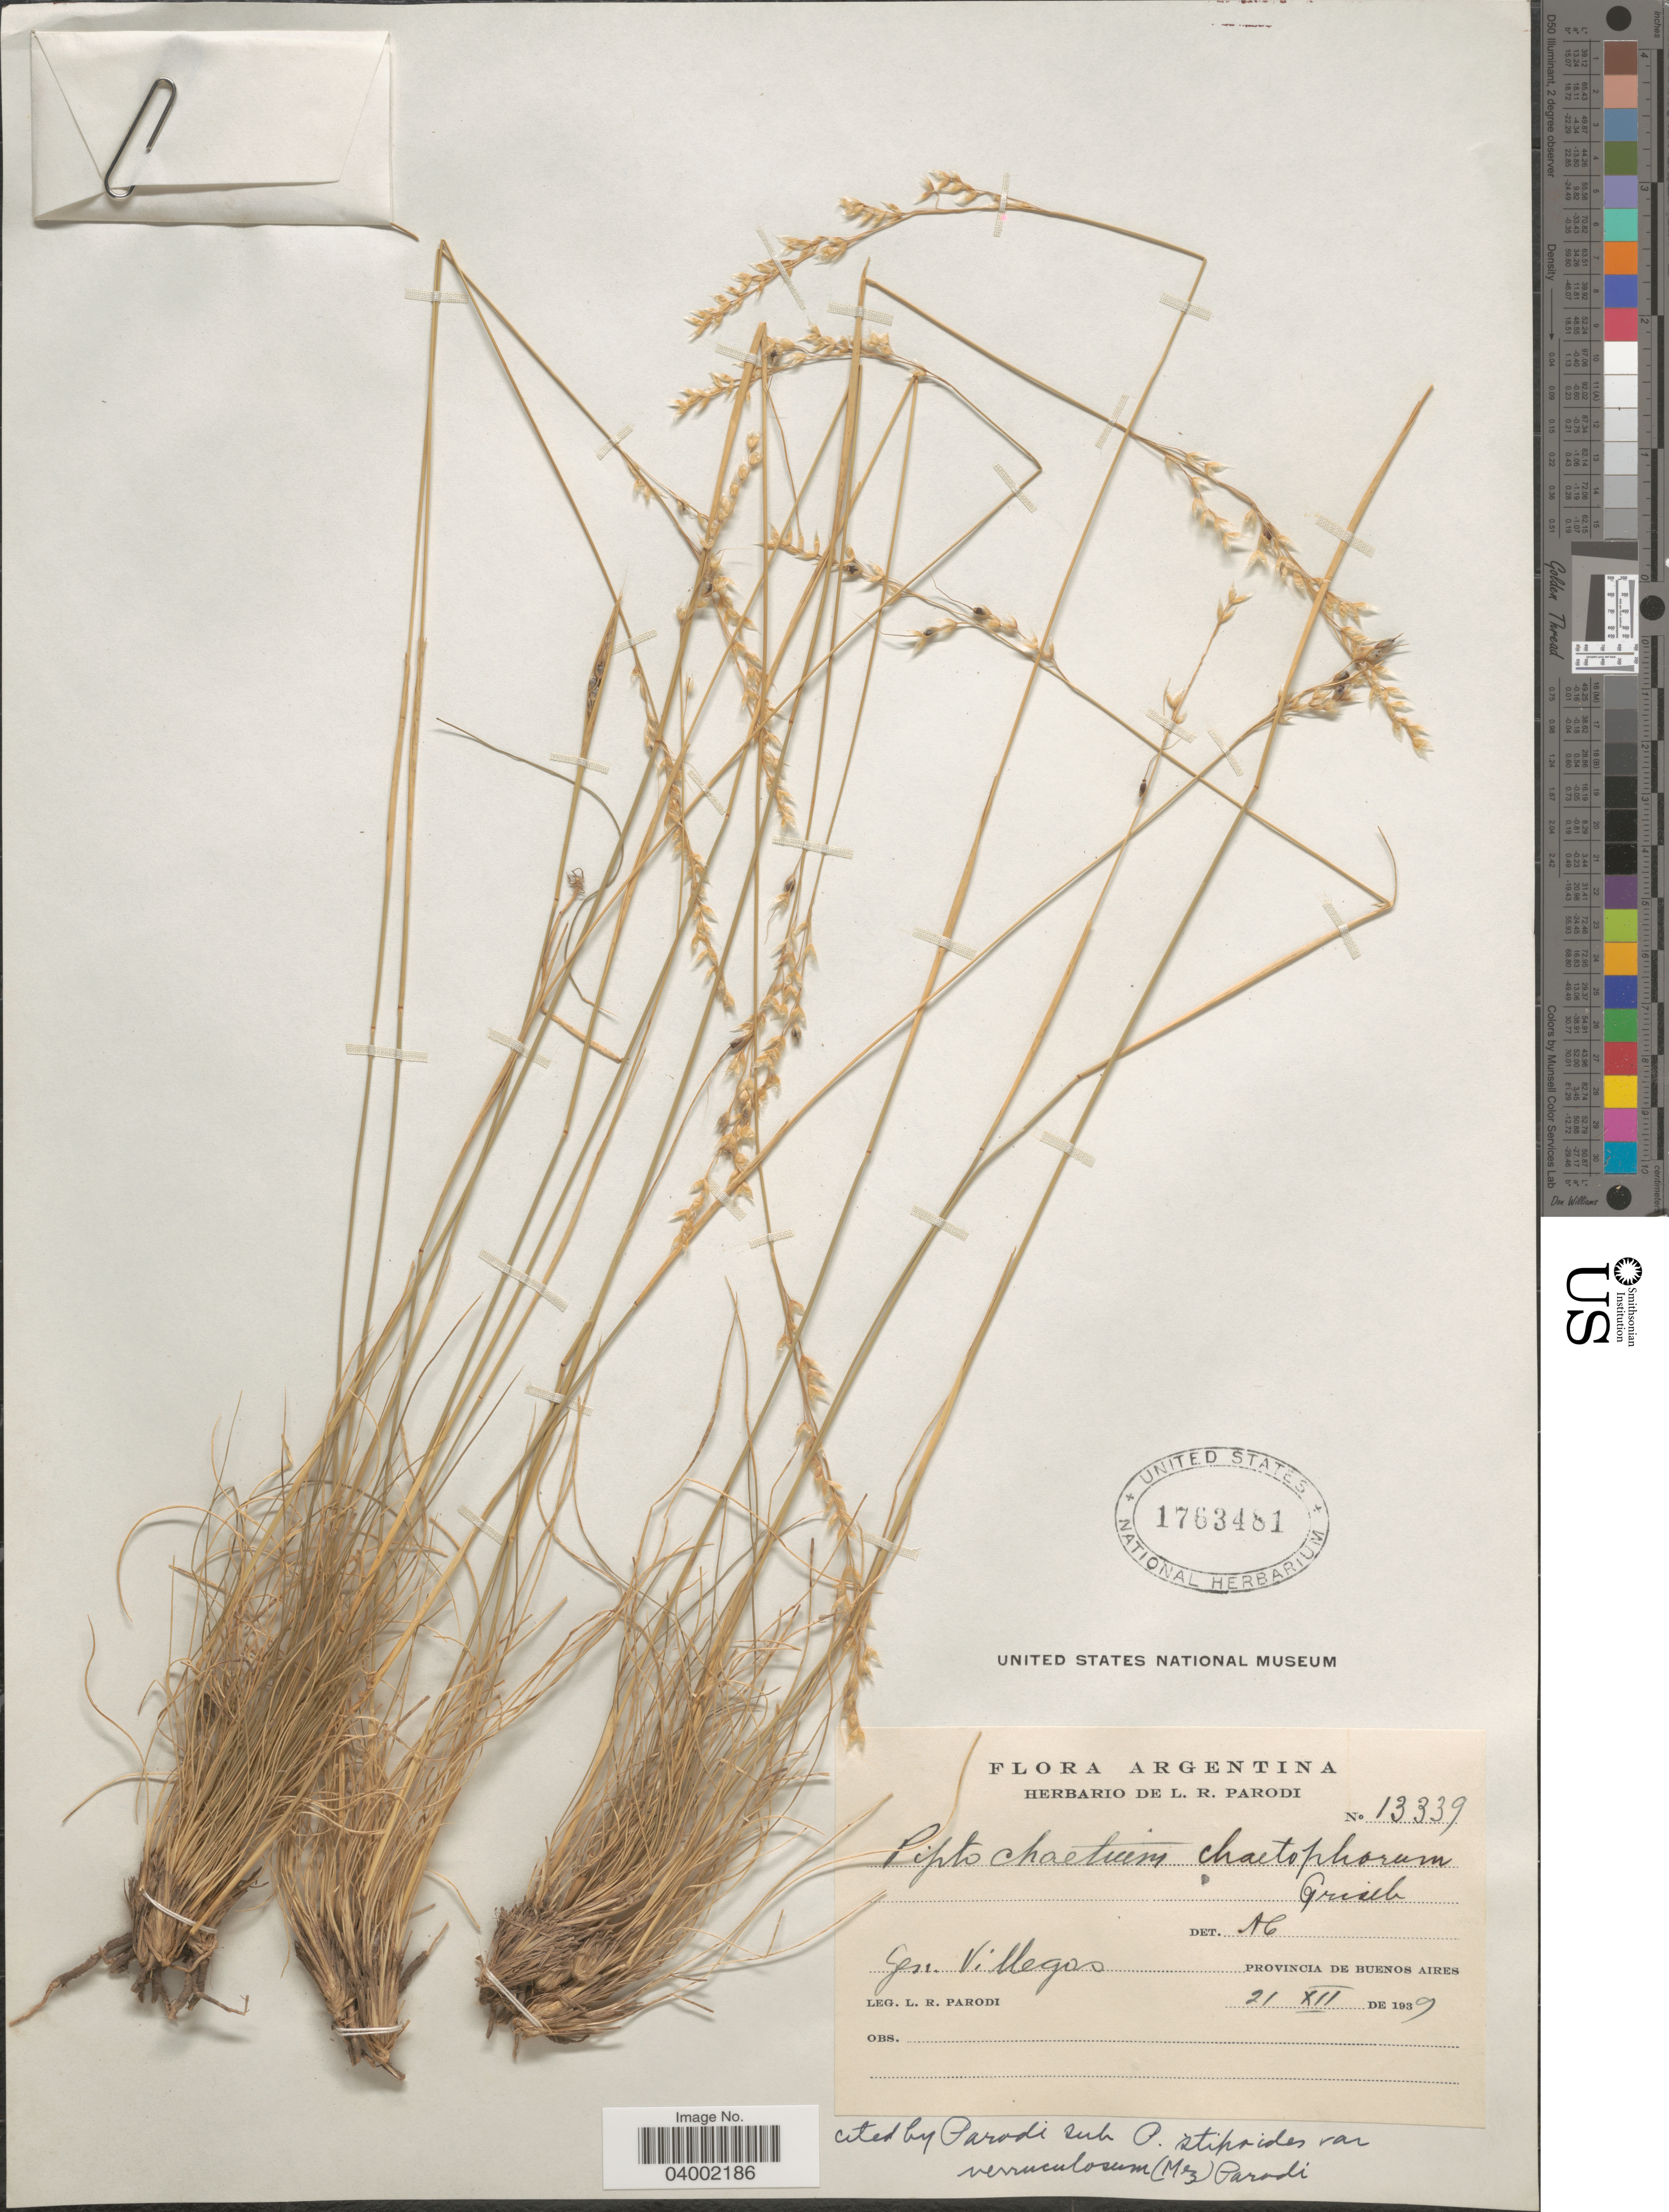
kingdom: Plantae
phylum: Tracheophyta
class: Liliopsida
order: Poales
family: Poaceae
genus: Piptochaetium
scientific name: Piptochaetium stipoides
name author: (Trin. & Rupr.) Hack. & Arechav.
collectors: L. R. Parodi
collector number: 13339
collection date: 1939-12-21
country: Argentina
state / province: Buenos Aires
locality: Gen. Villegas.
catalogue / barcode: US 1763481